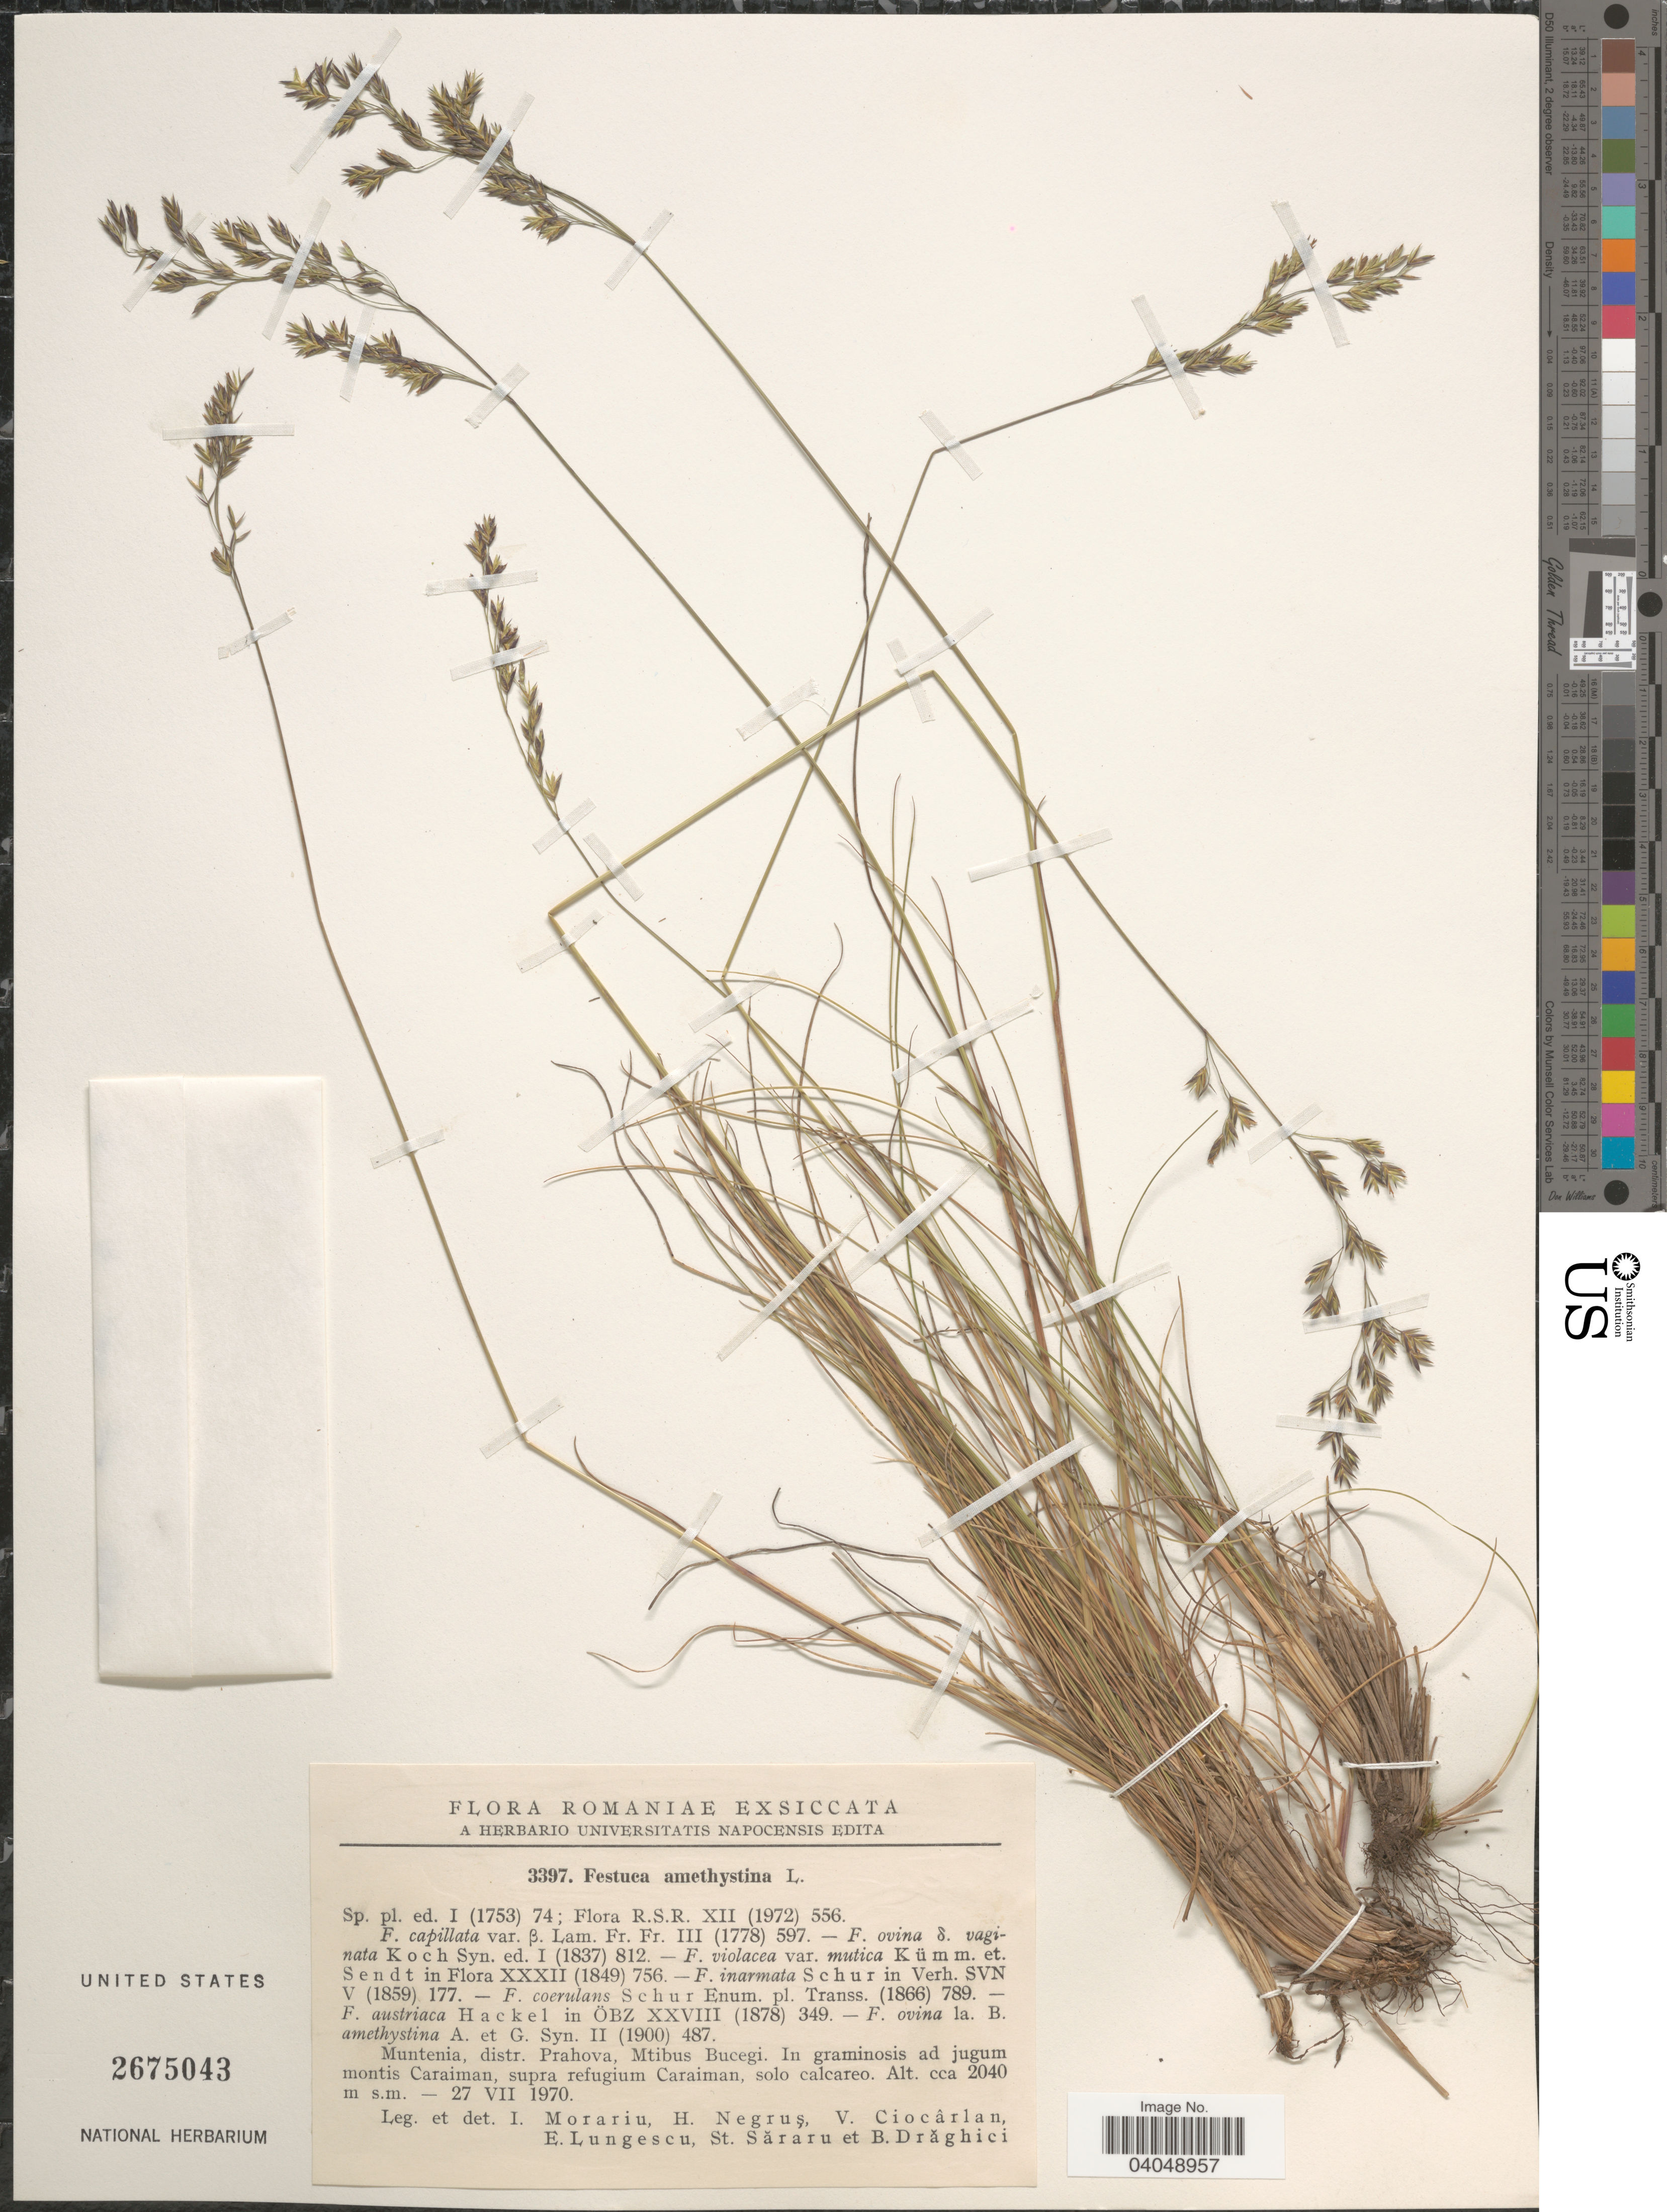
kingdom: Plantae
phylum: Tracheophyta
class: Liliopsida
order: Poales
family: Poaceae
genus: Festuca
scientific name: Festuca amethystina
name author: L.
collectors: I. Morariu, H. Negrus, V. Ciocârlan, E. Lungescu & et al.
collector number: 3397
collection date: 1970-07-27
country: Romania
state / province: Prahova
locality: Romaniae. Muntenia, distr. Prahova, Mtibus Bucegi. In graminosis ad jugum montis Caraiman, supra refugium Caraiman.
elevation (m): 2040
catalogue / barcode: US 2675043